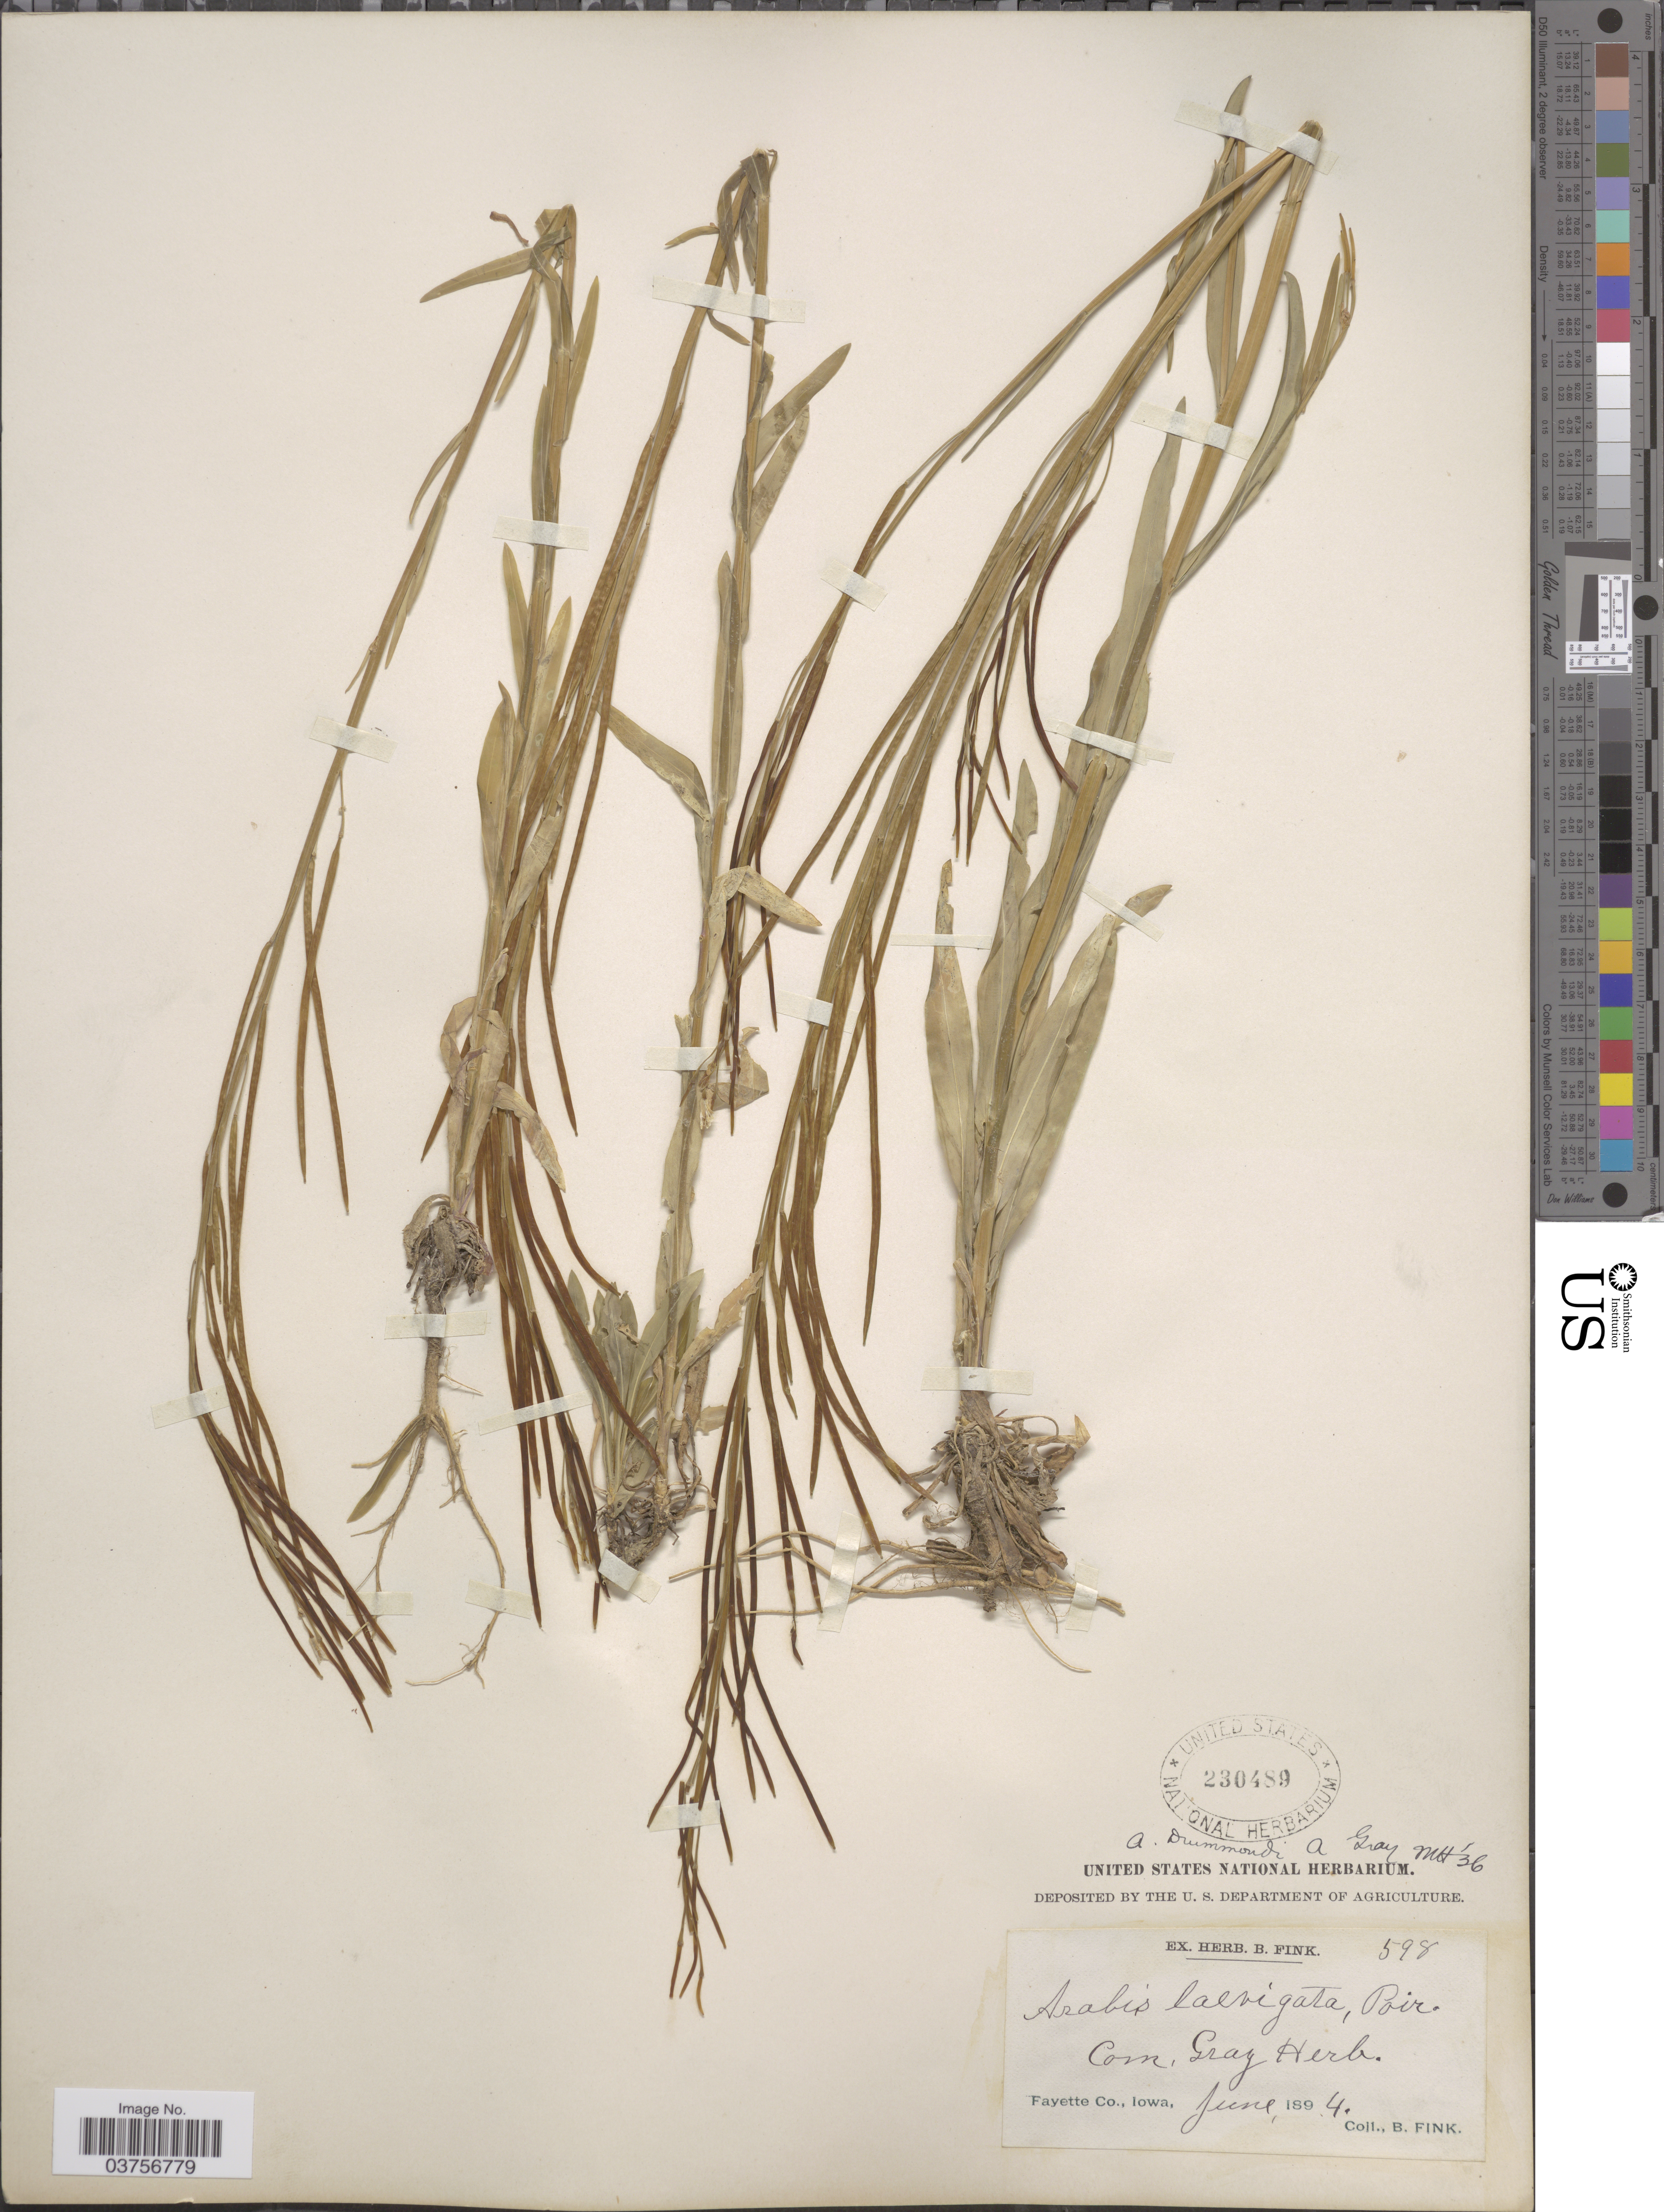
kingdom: Plantae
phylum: Tracheophyta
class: Magnoliopsida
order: Brassicales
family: Brassicaceae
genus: Arabis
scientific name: Arabis drummondii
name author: A. Gray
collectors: B. Fink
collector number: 598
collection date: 1894-06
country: United States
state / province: Iowa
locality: Fayette Co.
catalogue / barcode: US 230489